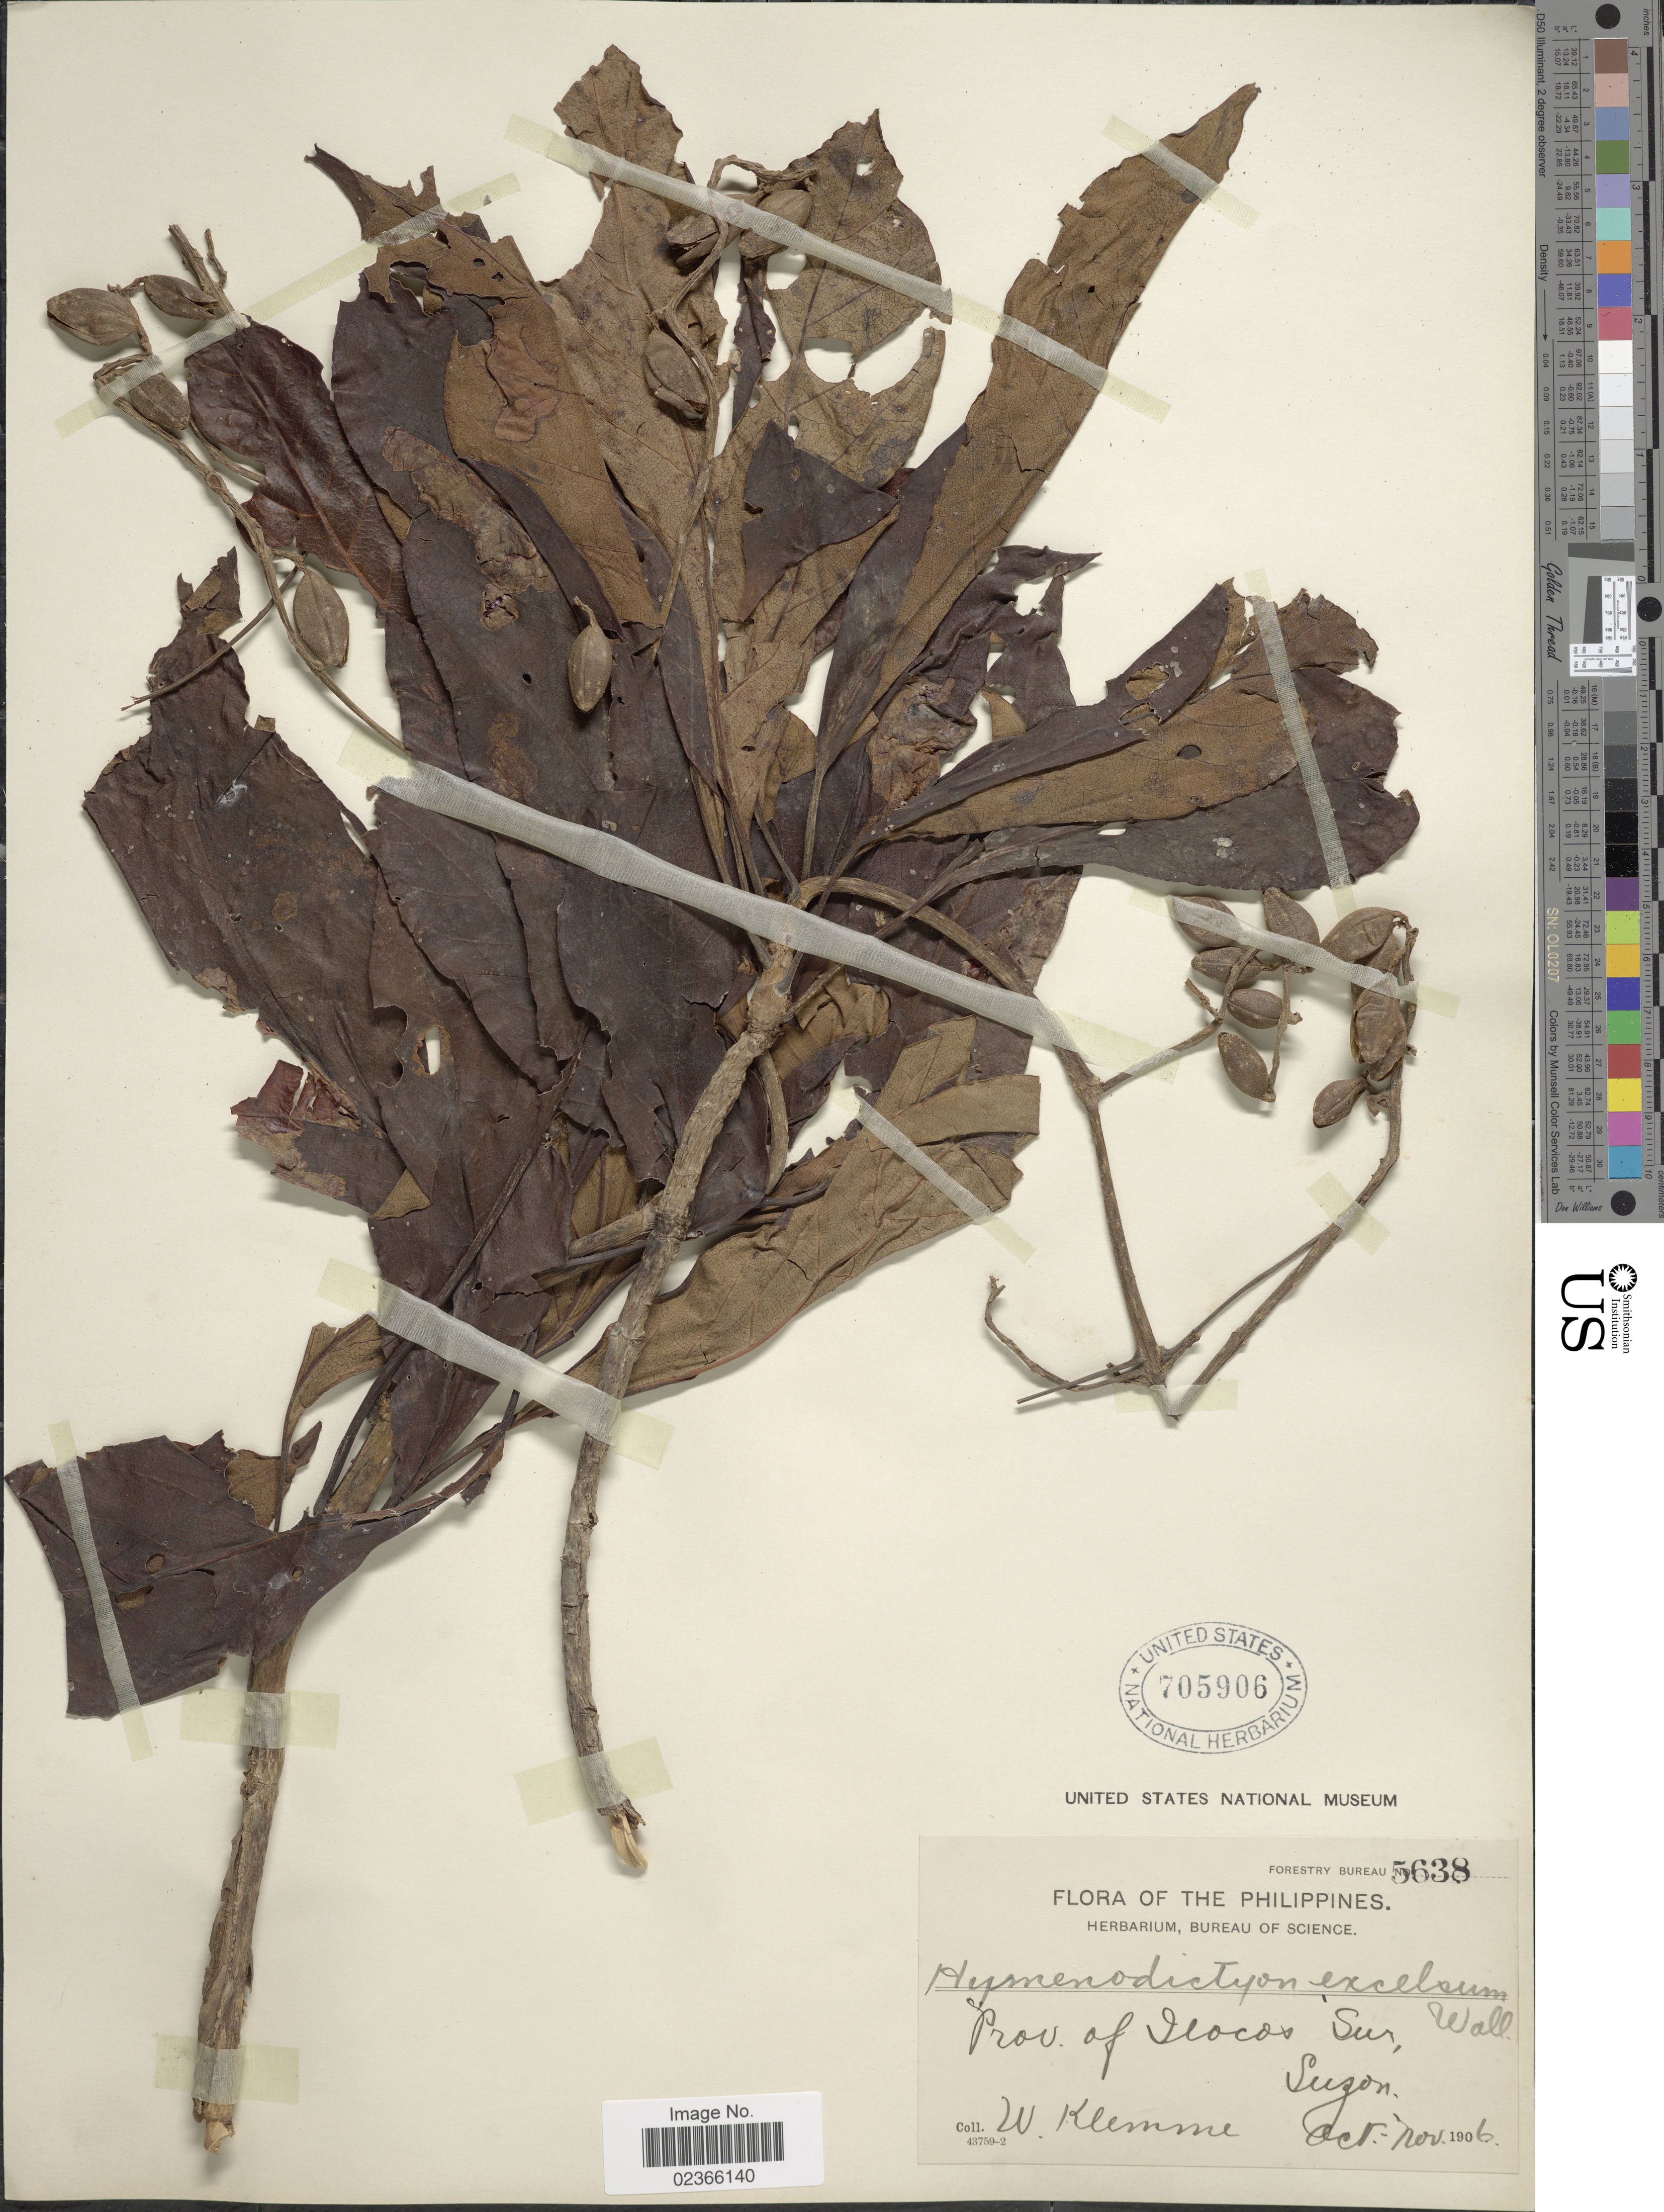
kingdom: Plantae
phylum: Tracheophyta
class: Magnoliopsida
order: Gentianales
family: Rubiaceae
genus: Hymenodictyon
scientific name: Hymenodictyon excelsum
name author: (Roxb.) Wall.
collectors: W. Klemme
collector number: Forestry Bureau 5638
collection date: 1906-10/1906-11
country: Philippines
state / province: Ilocos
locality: Prov. of Ilocos Sur, Luzon.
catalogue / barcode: US 705906